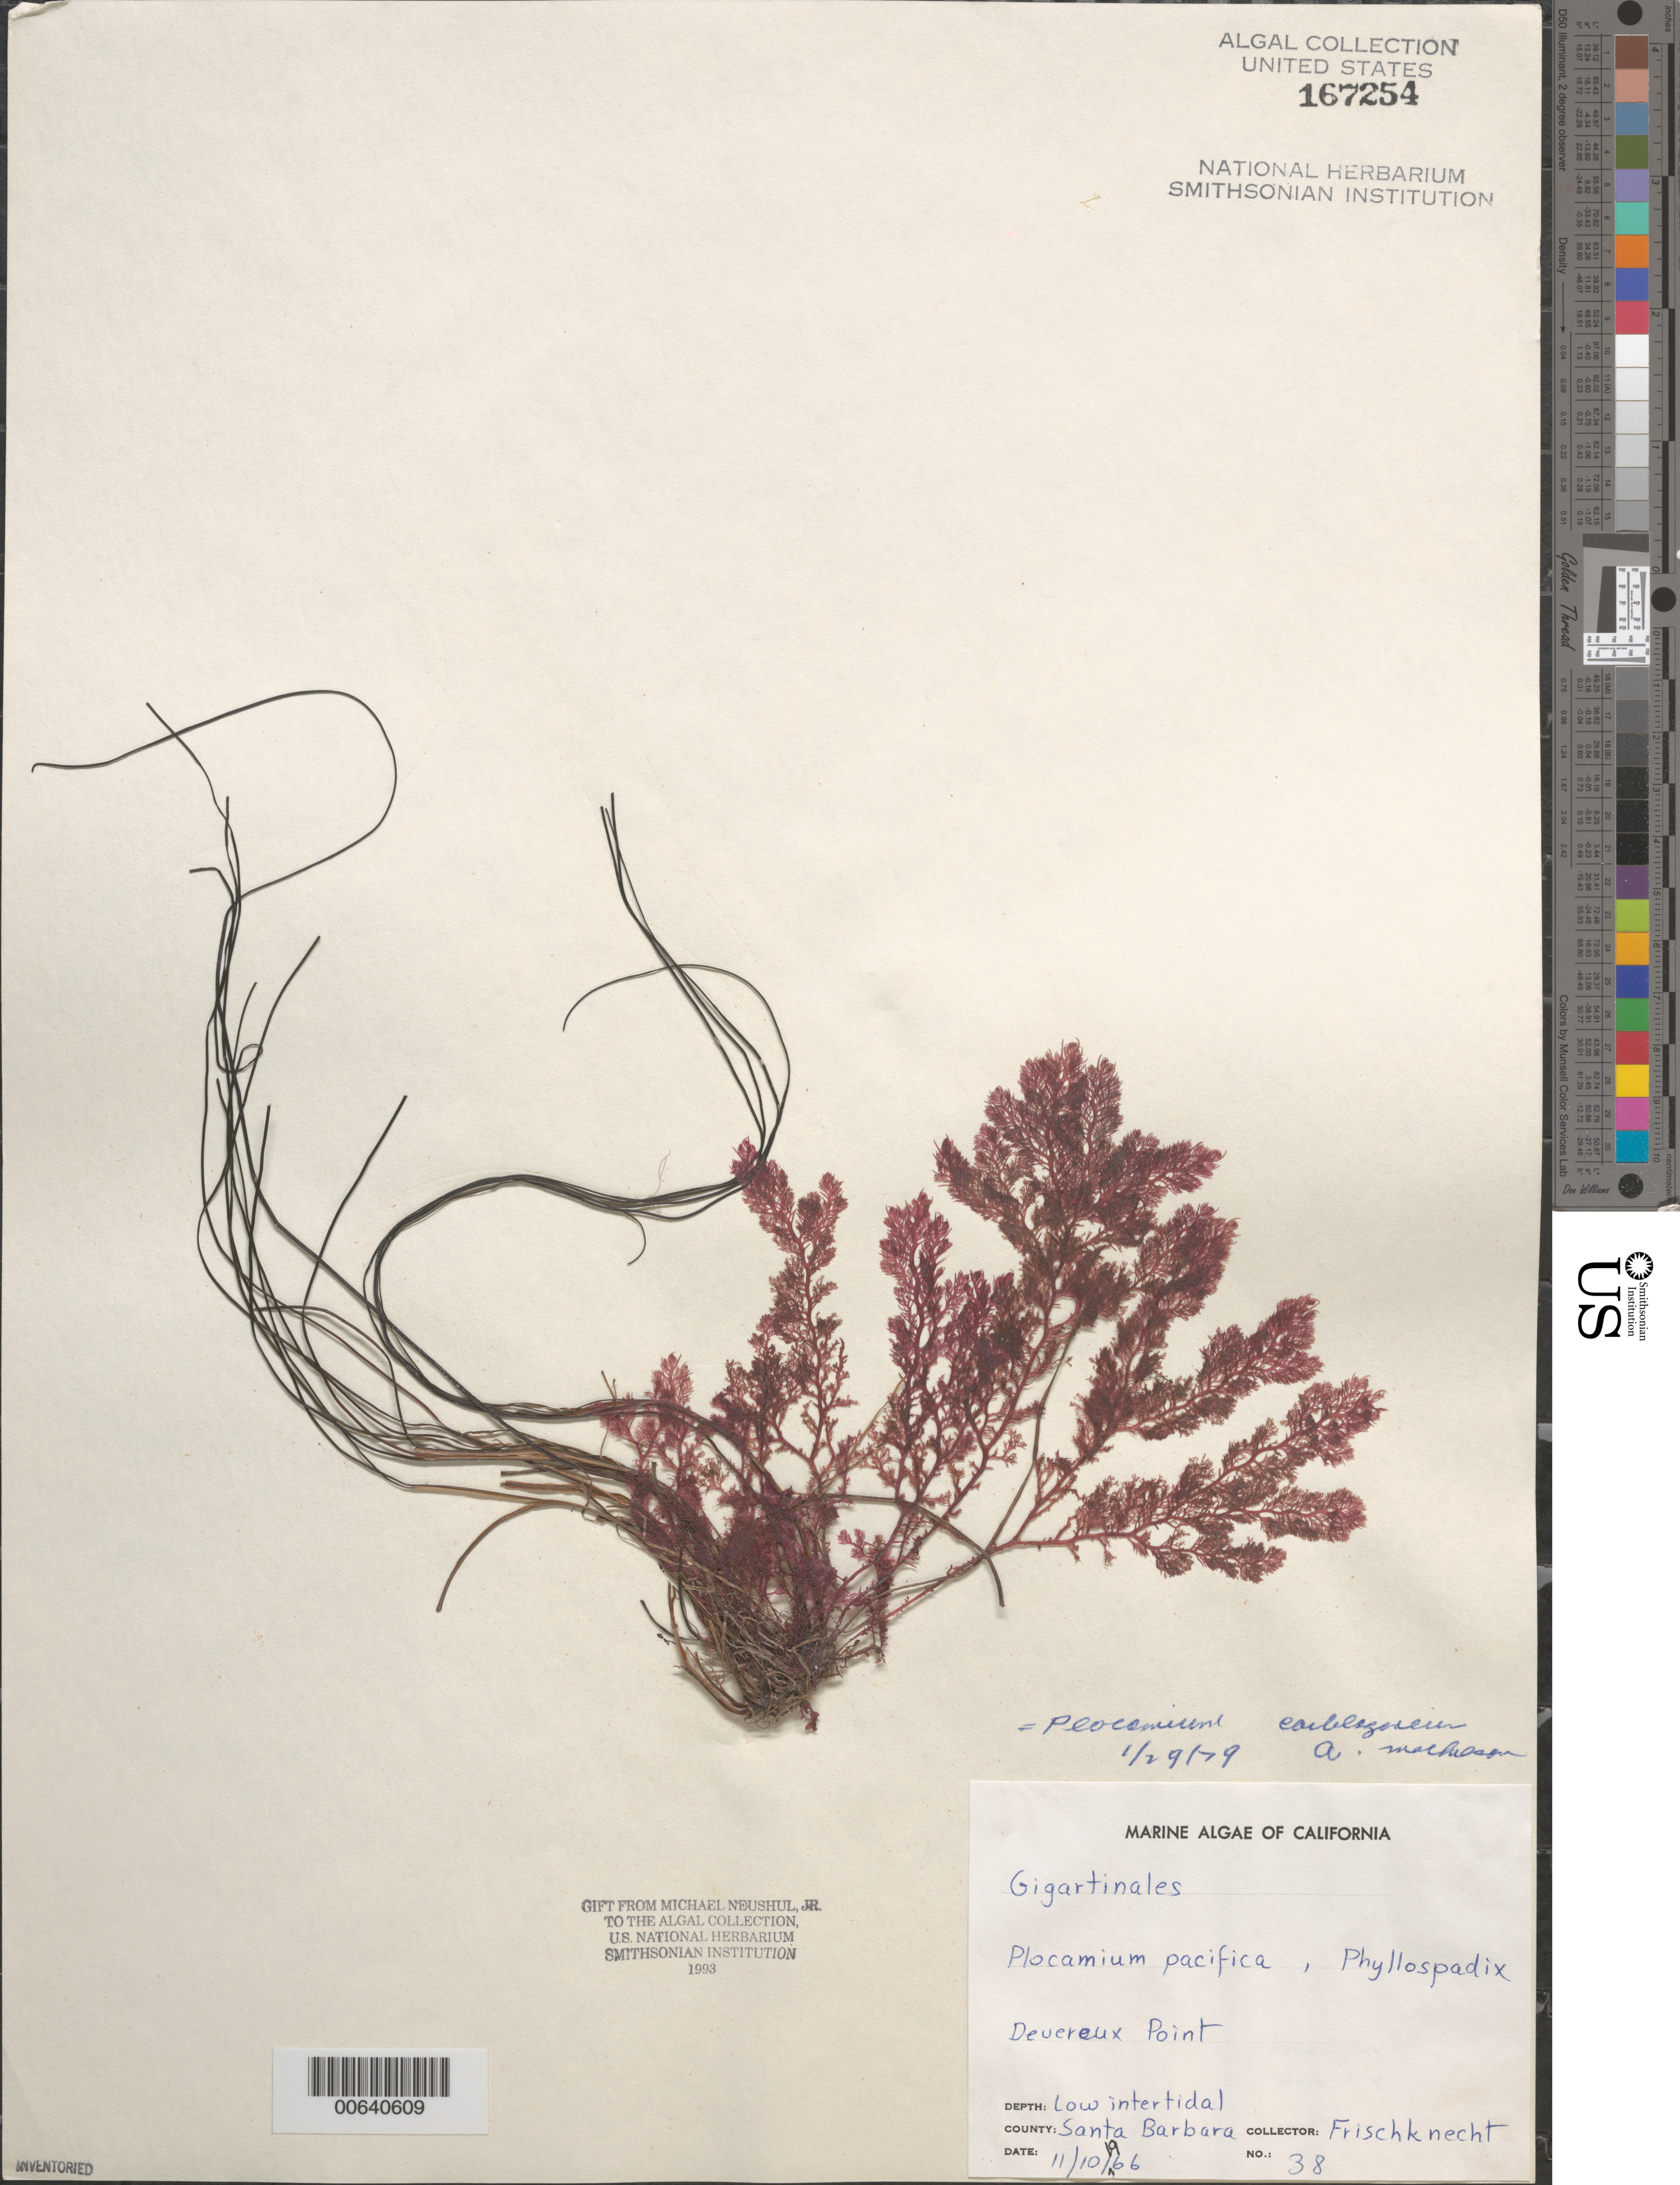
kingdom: Plantae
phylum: Rhodophyta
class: Florideophyceae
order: Plocamiales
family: Plocamiaceae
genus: Plocamium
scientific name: Plocamium cartilagineum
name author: (L.) P.S. Dixon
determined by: Mathieson, A. C.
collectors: -. Frischknecht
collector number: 38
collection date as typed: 10 Nov 1966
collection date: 1966-11-10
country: United States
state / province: California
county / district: Santa Barbara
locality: Devereux Point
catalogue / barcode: US 167254